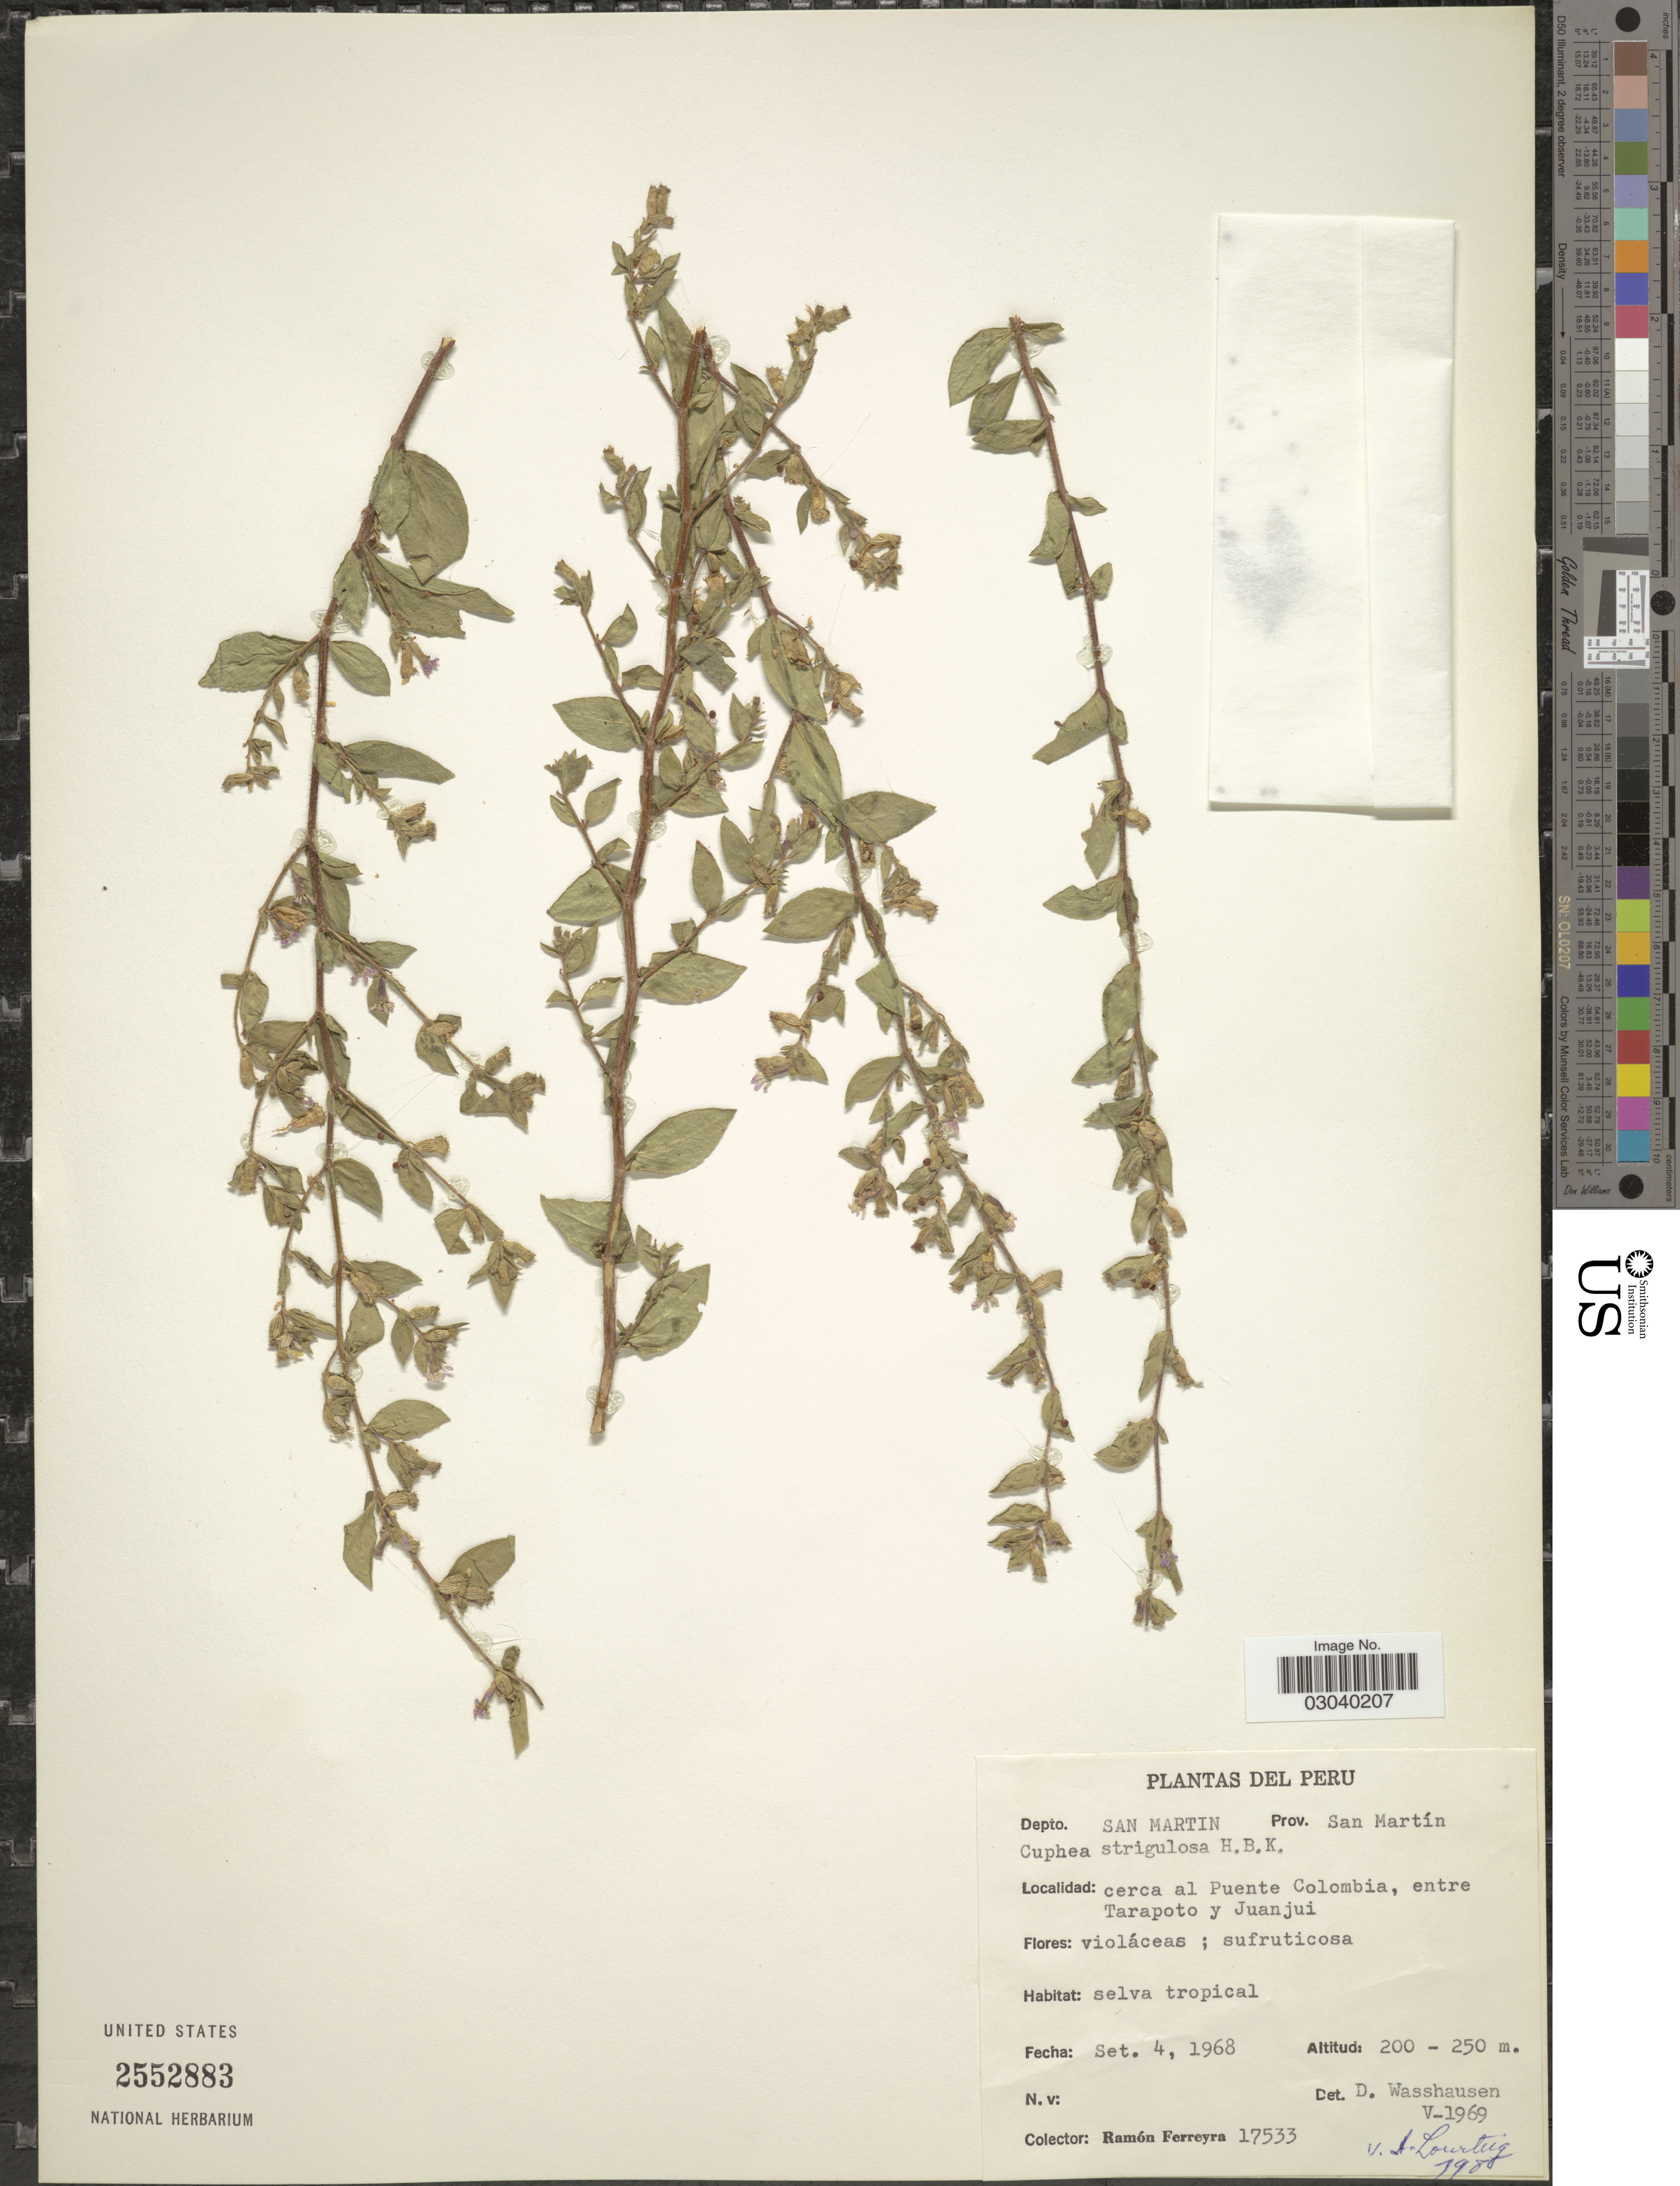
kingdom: Plantae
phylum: Tracheophyta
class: Magnoliopsida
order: Myrtales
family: Lythraceae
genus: Cuphea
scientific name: Cuphea strigulosa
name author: Kunth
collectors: R. A. Ferreyra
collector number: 17533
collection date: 1968-09-04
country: Peru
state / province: San Martín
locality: Depto. San Martin, Prov. San Martín, cerca al Puente Colombia, entre Tarapoto y Juanjui.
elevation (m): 200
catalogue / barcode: US 2552883